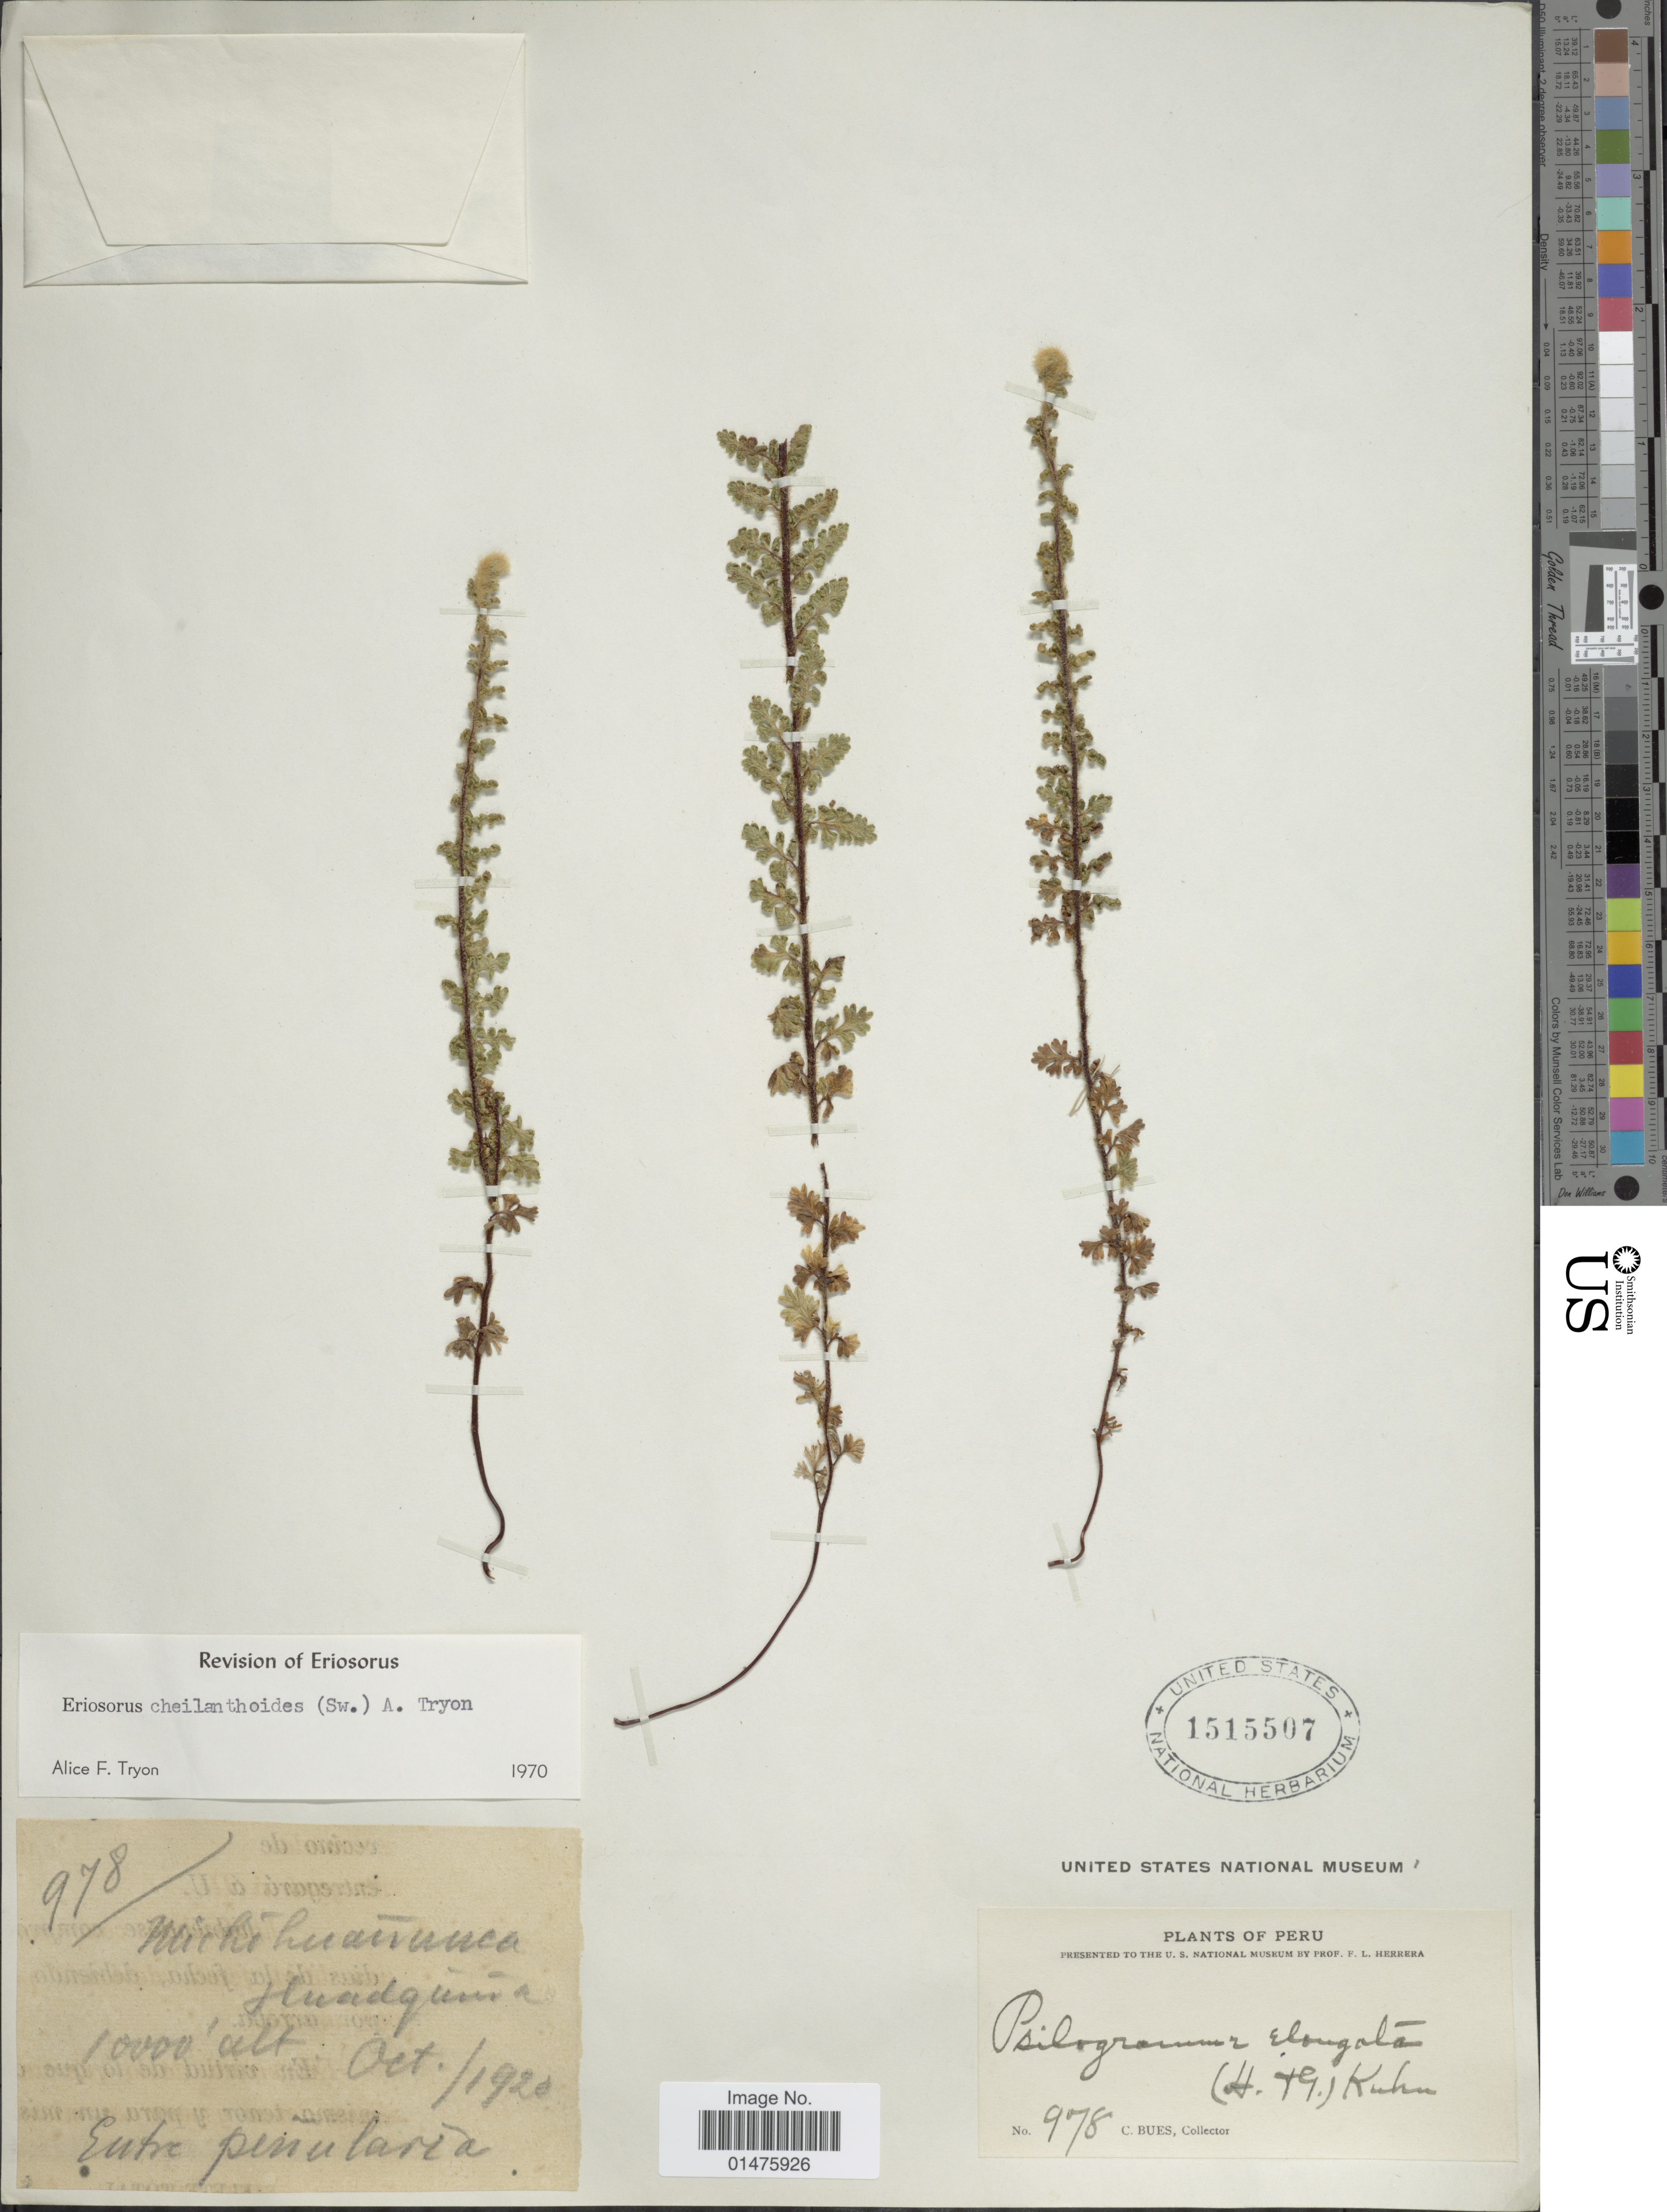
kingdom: Plantae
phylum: Tracheophyta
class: Polypodiopsida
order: Polypodiales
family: Pteridaceae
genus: Jamesonia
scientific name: Jamesonia cheilanthoides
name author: (Sw.) Christenh.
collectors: C. Bues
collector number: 978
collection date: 1920-10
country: Peru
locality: Michihuanunca, Huadquiña.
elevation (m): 3048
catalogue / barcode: US 1515507